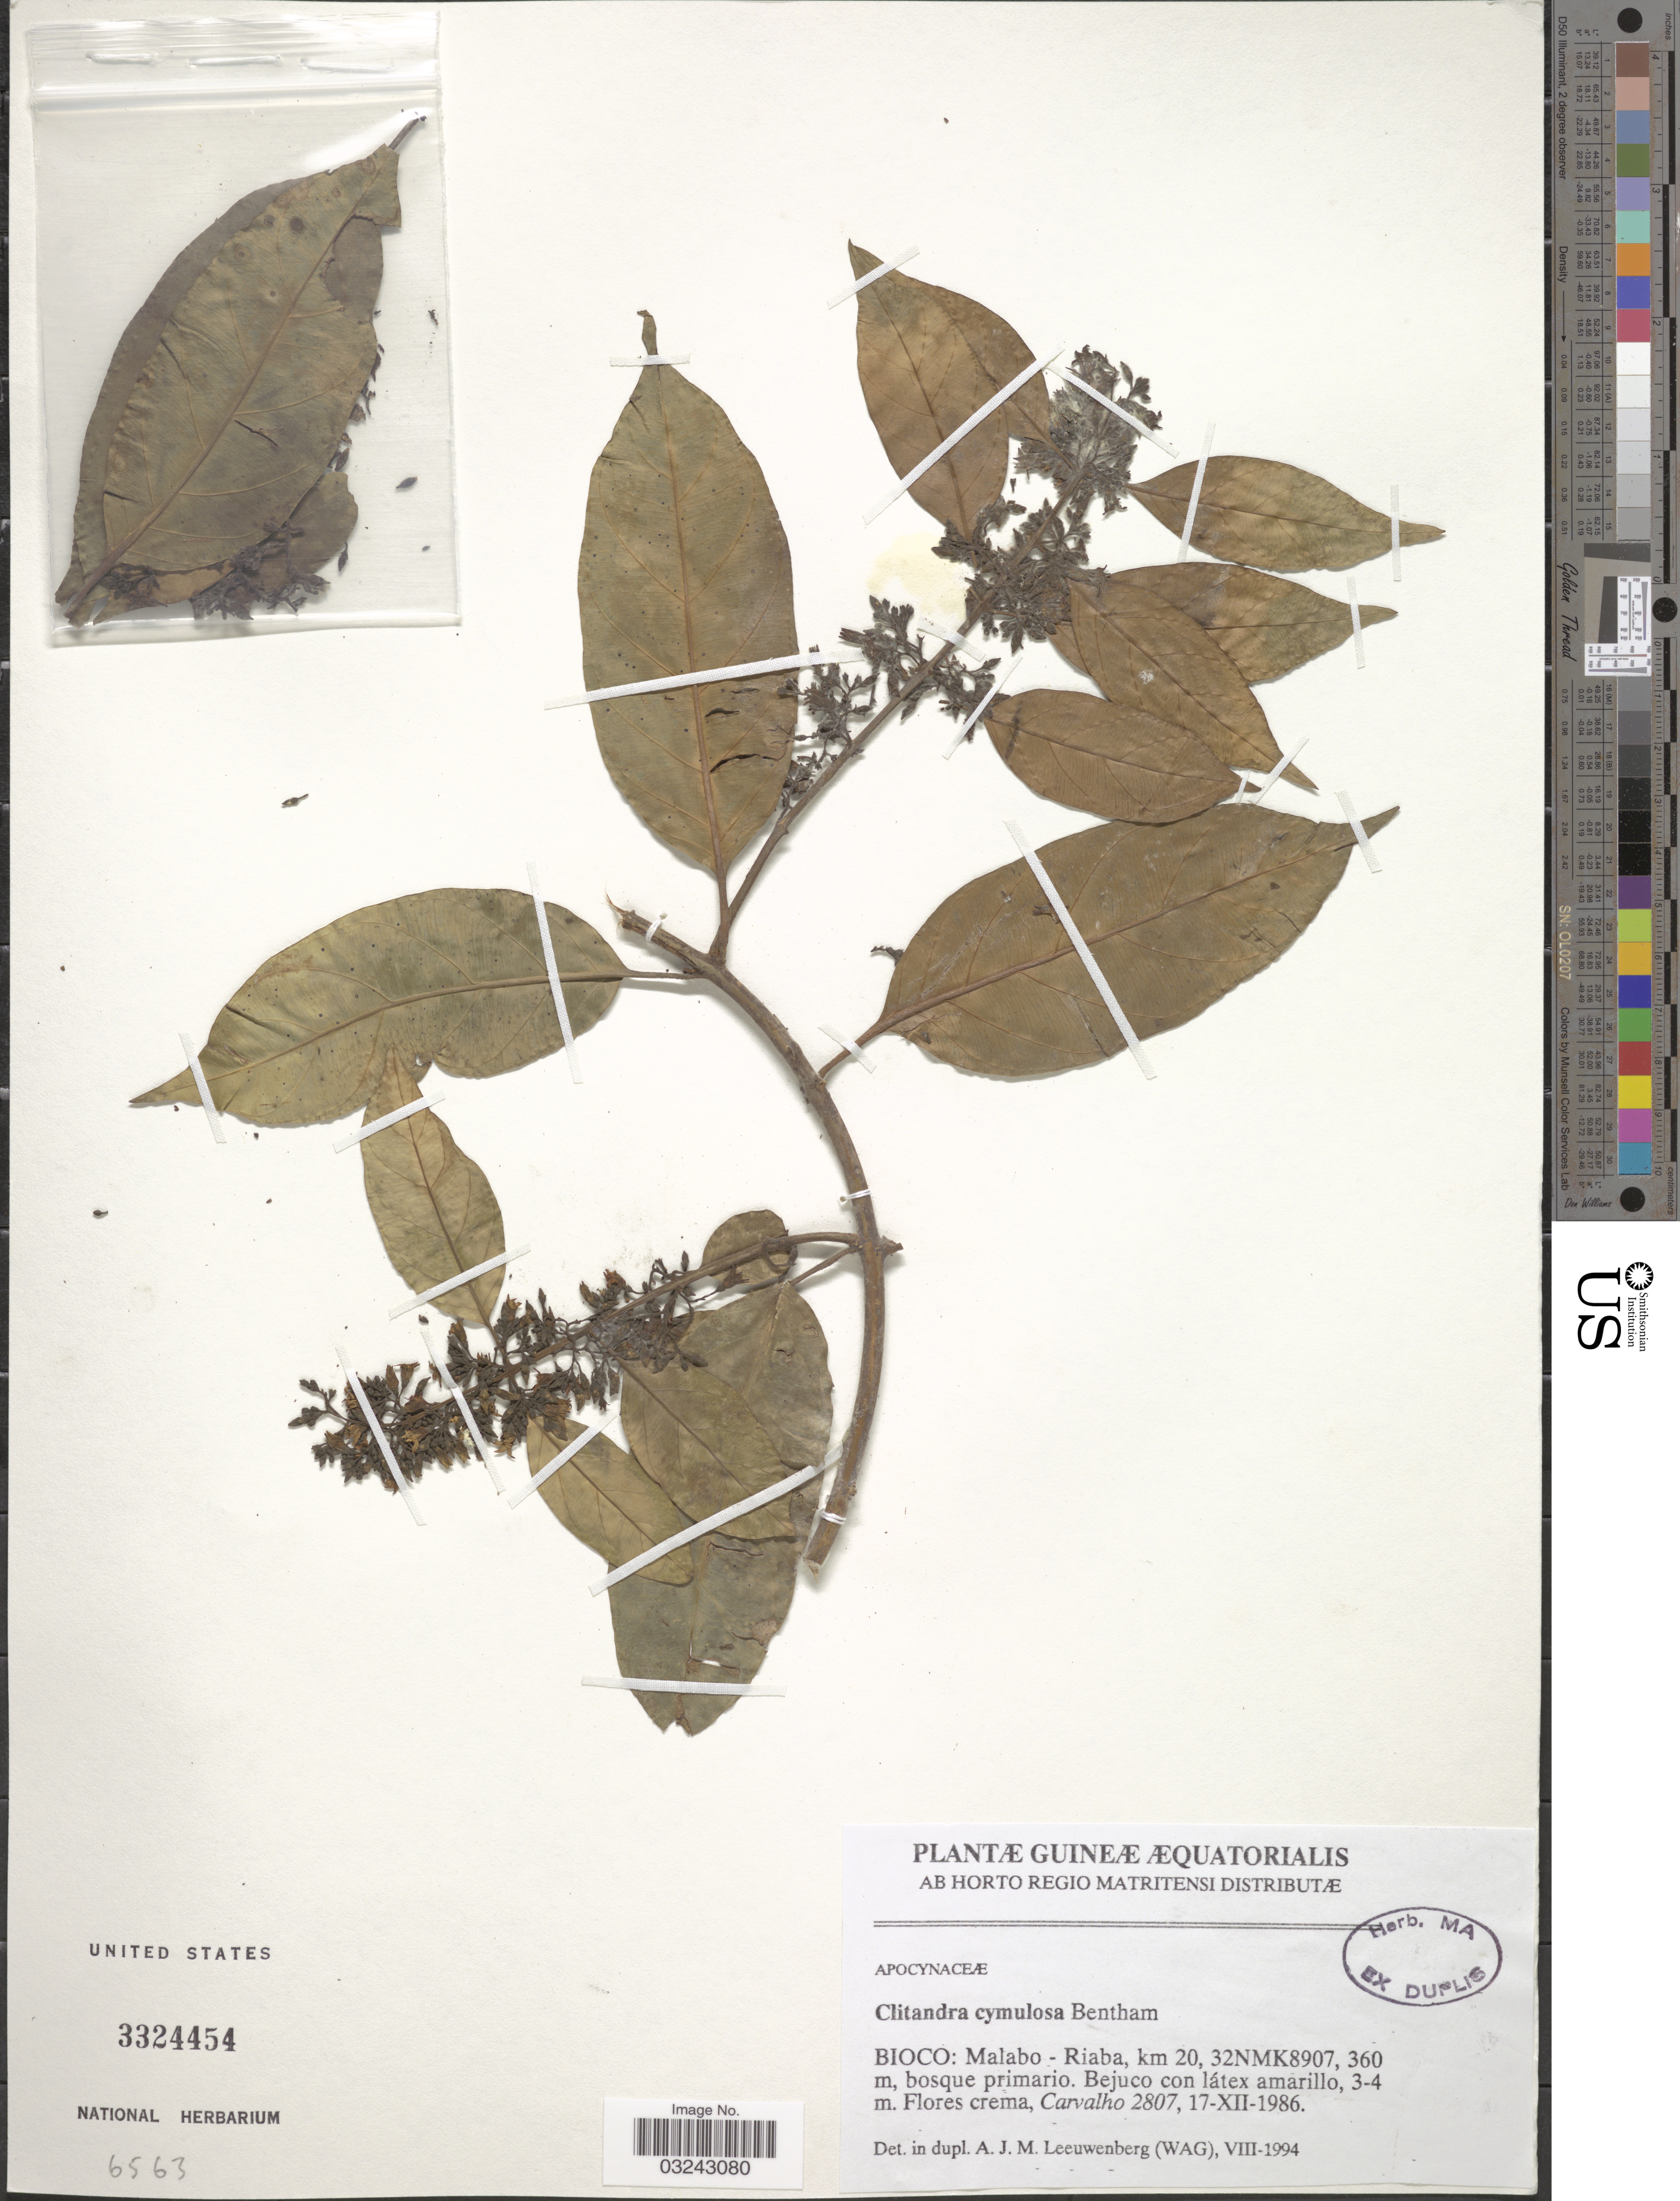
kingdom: Plantae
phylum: Tracheophyta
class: Magnoliopsida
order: Gentianales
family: Apocynaceae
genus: Clitandra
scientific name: Clitandra cymulosa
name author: Benth.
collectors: Carvalho, --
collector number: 2807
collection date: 1986-12-17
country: Equatorial Guinea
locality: Guineæ Æquatorialis, Bioco: Malabo - Riaba, km 20, 32NMK8907.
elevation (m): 360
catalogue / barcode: US 3324454